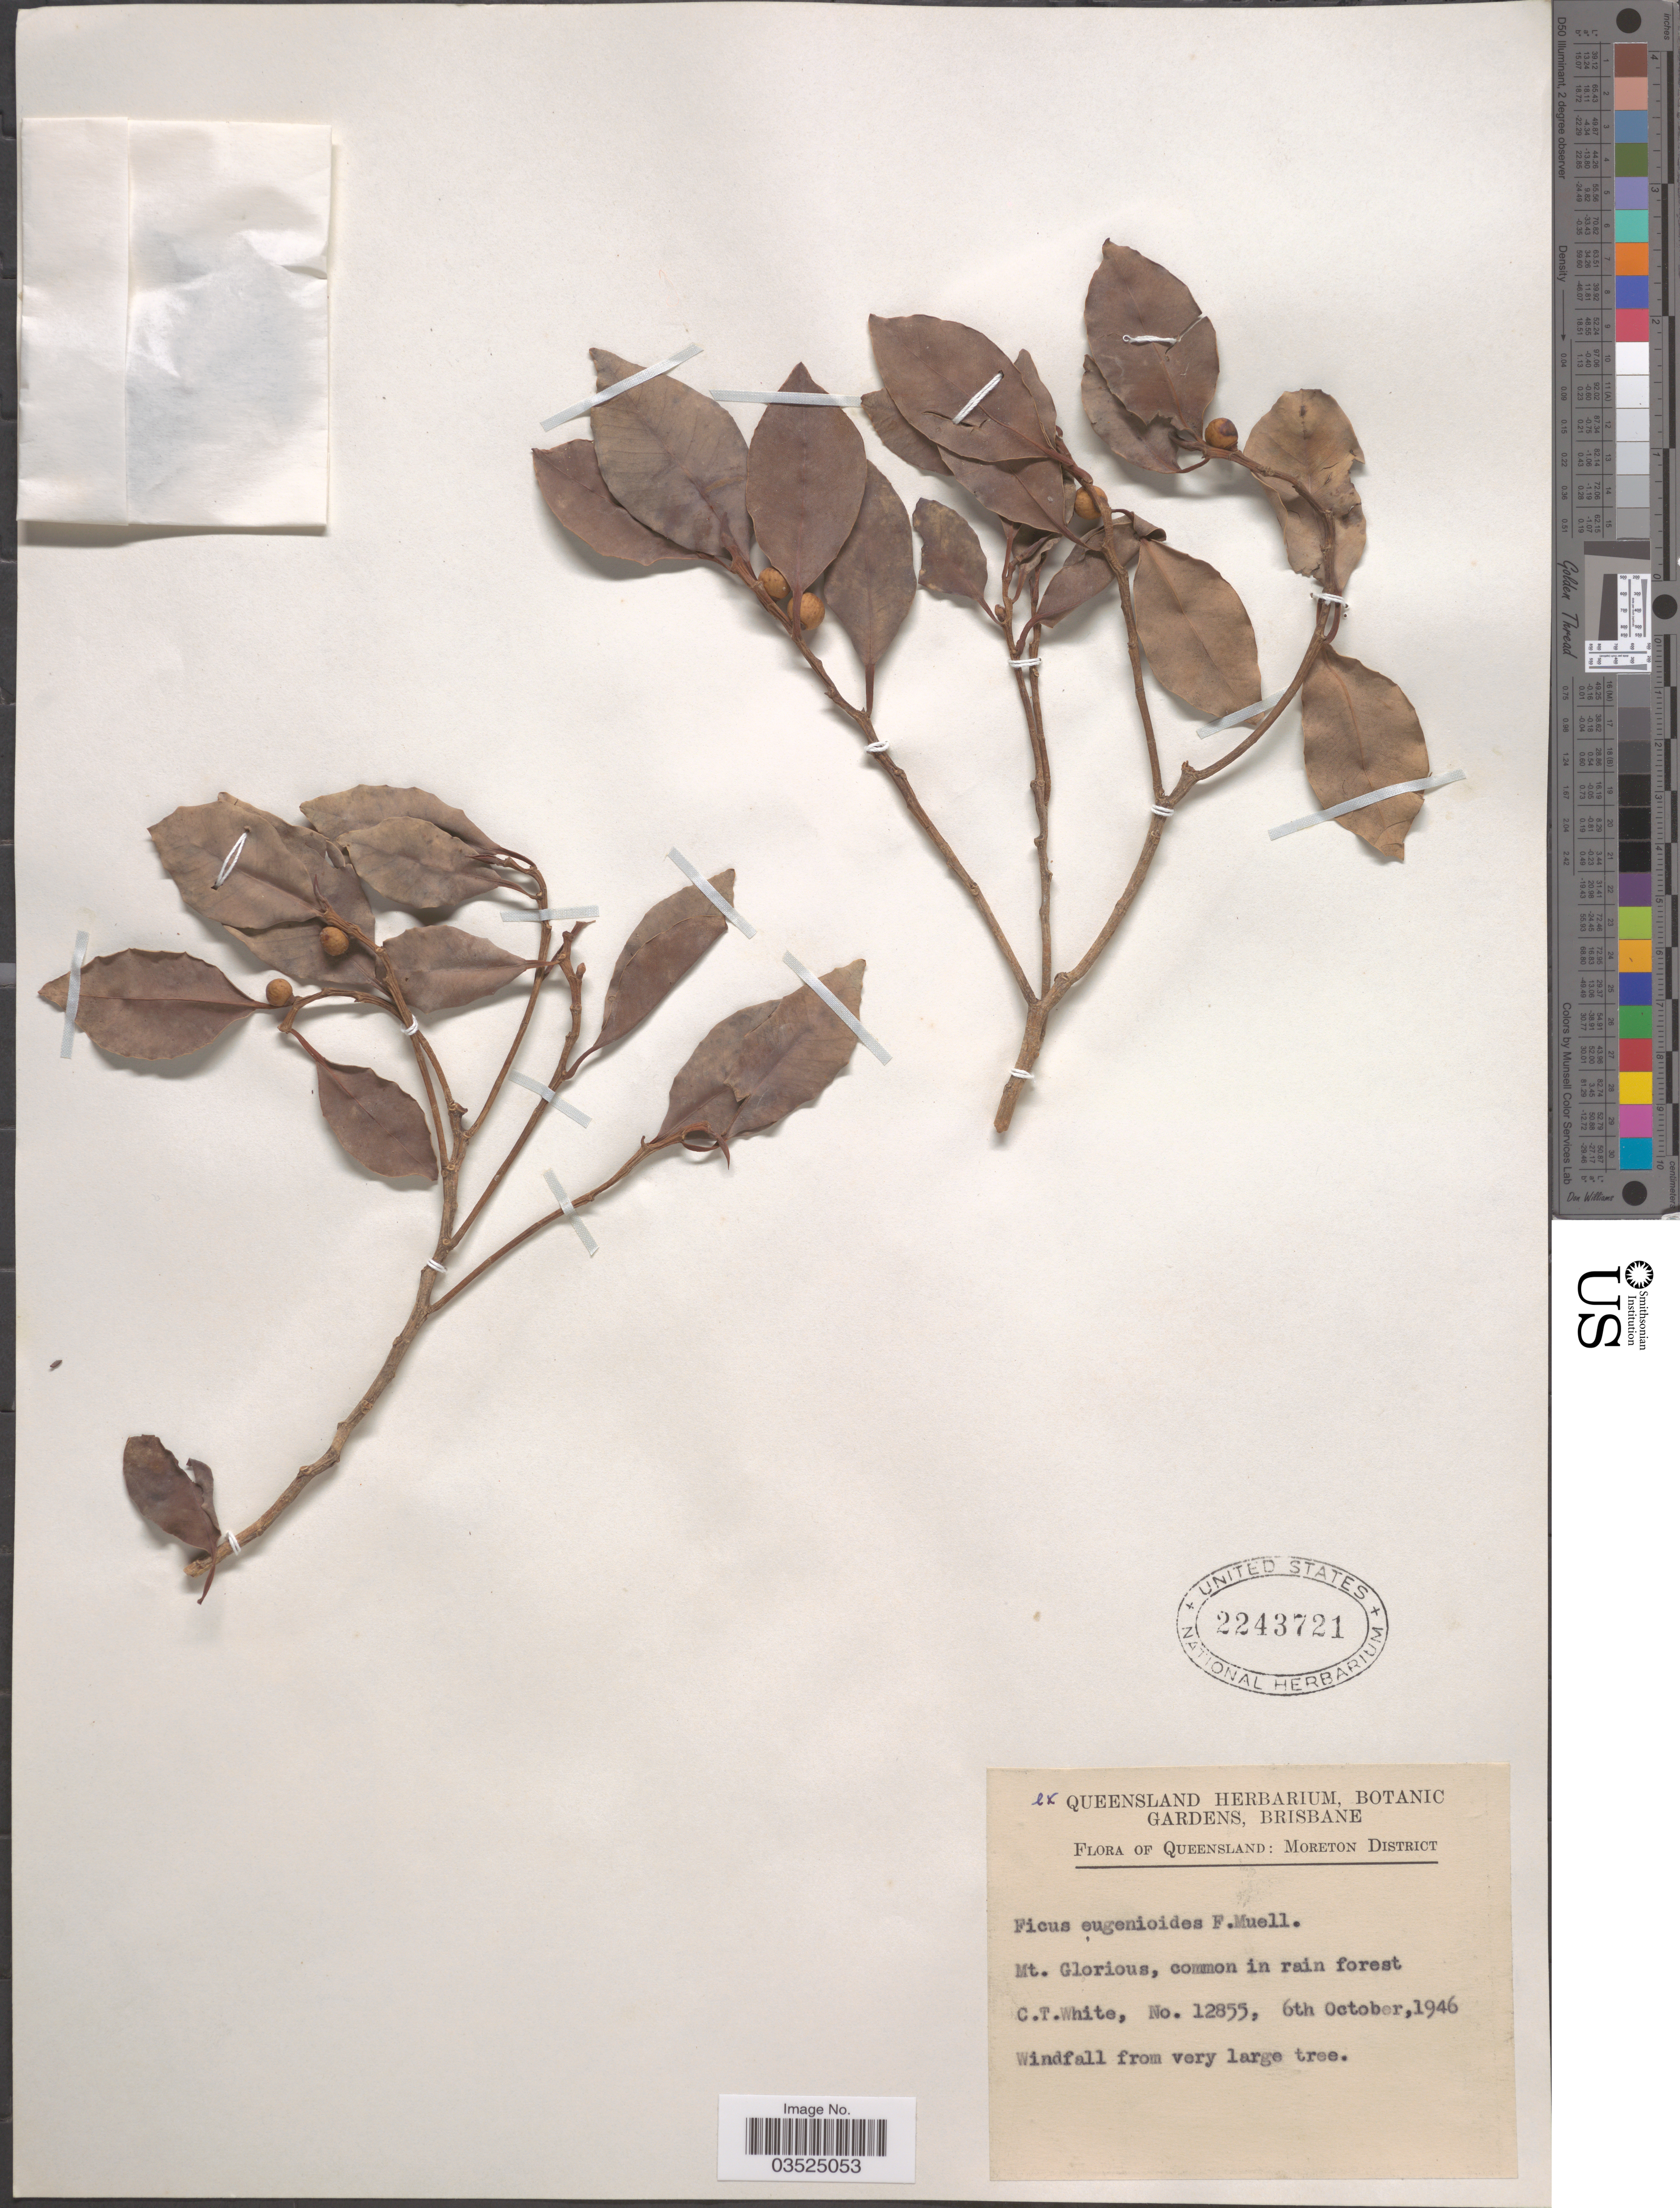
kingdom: Plantae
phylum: Tracheophyta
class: Magnoliopsida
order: Rosales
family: Moraceae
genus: Ficus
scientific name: Ficus eugenioides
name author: (Miq.) F. Muell. ex Miq.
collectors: C. T. White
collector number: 12855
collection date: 1946-10-06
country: Australia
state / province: Queensland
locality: Moreton District. Mt. Glorious, common in rain forest.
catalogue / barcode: US 2243721